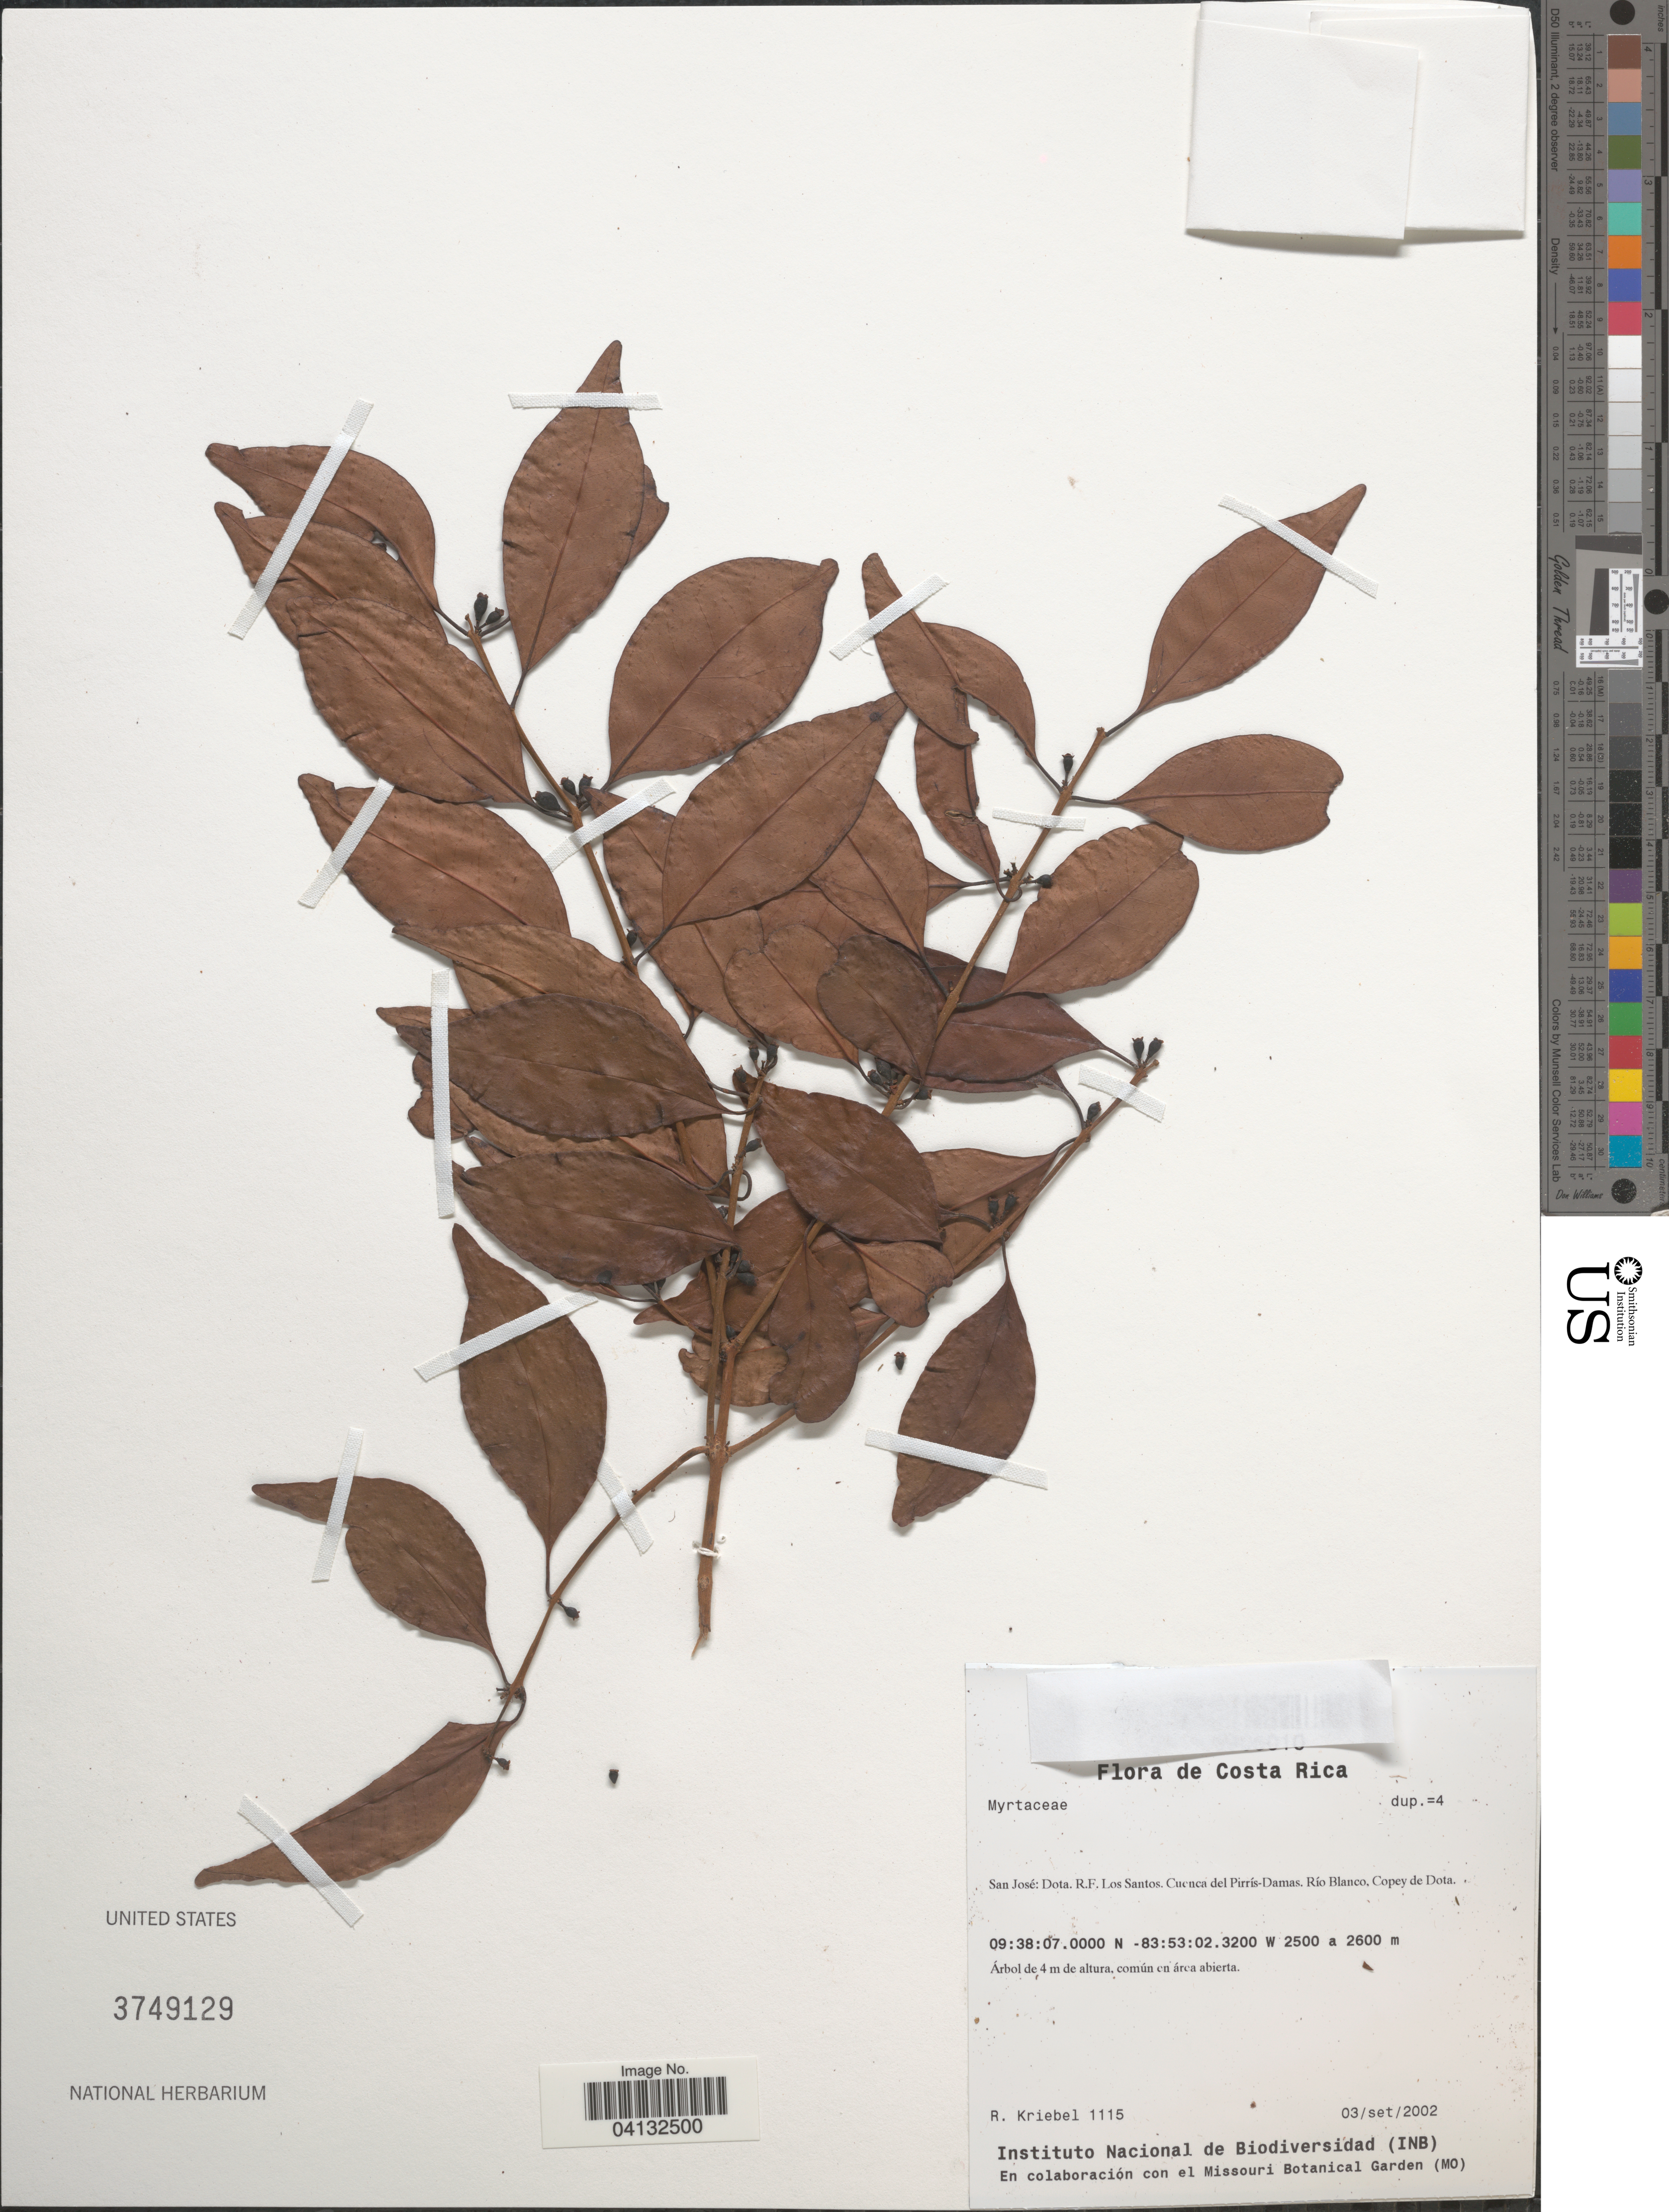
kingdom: Plantae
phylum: Tracheophyta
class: Magnoliopsida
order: Myrtales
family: Myrtaceae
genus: Eugenia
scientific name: Eugenia sp.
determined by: Parra-O, Carlos A., Instituto de Ciencias Naturales - Universidad Nacional de Colombia (COLOMBIA)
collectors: R. Kriebel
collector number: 1115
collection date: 2002-09-03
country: Costa Rica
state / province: San José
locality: Dota. R.F. Los Santos. Cuenca del Pirris-Damas. Rio Blanco, Copey de Dota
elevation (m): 2500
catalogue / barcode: US 3749129